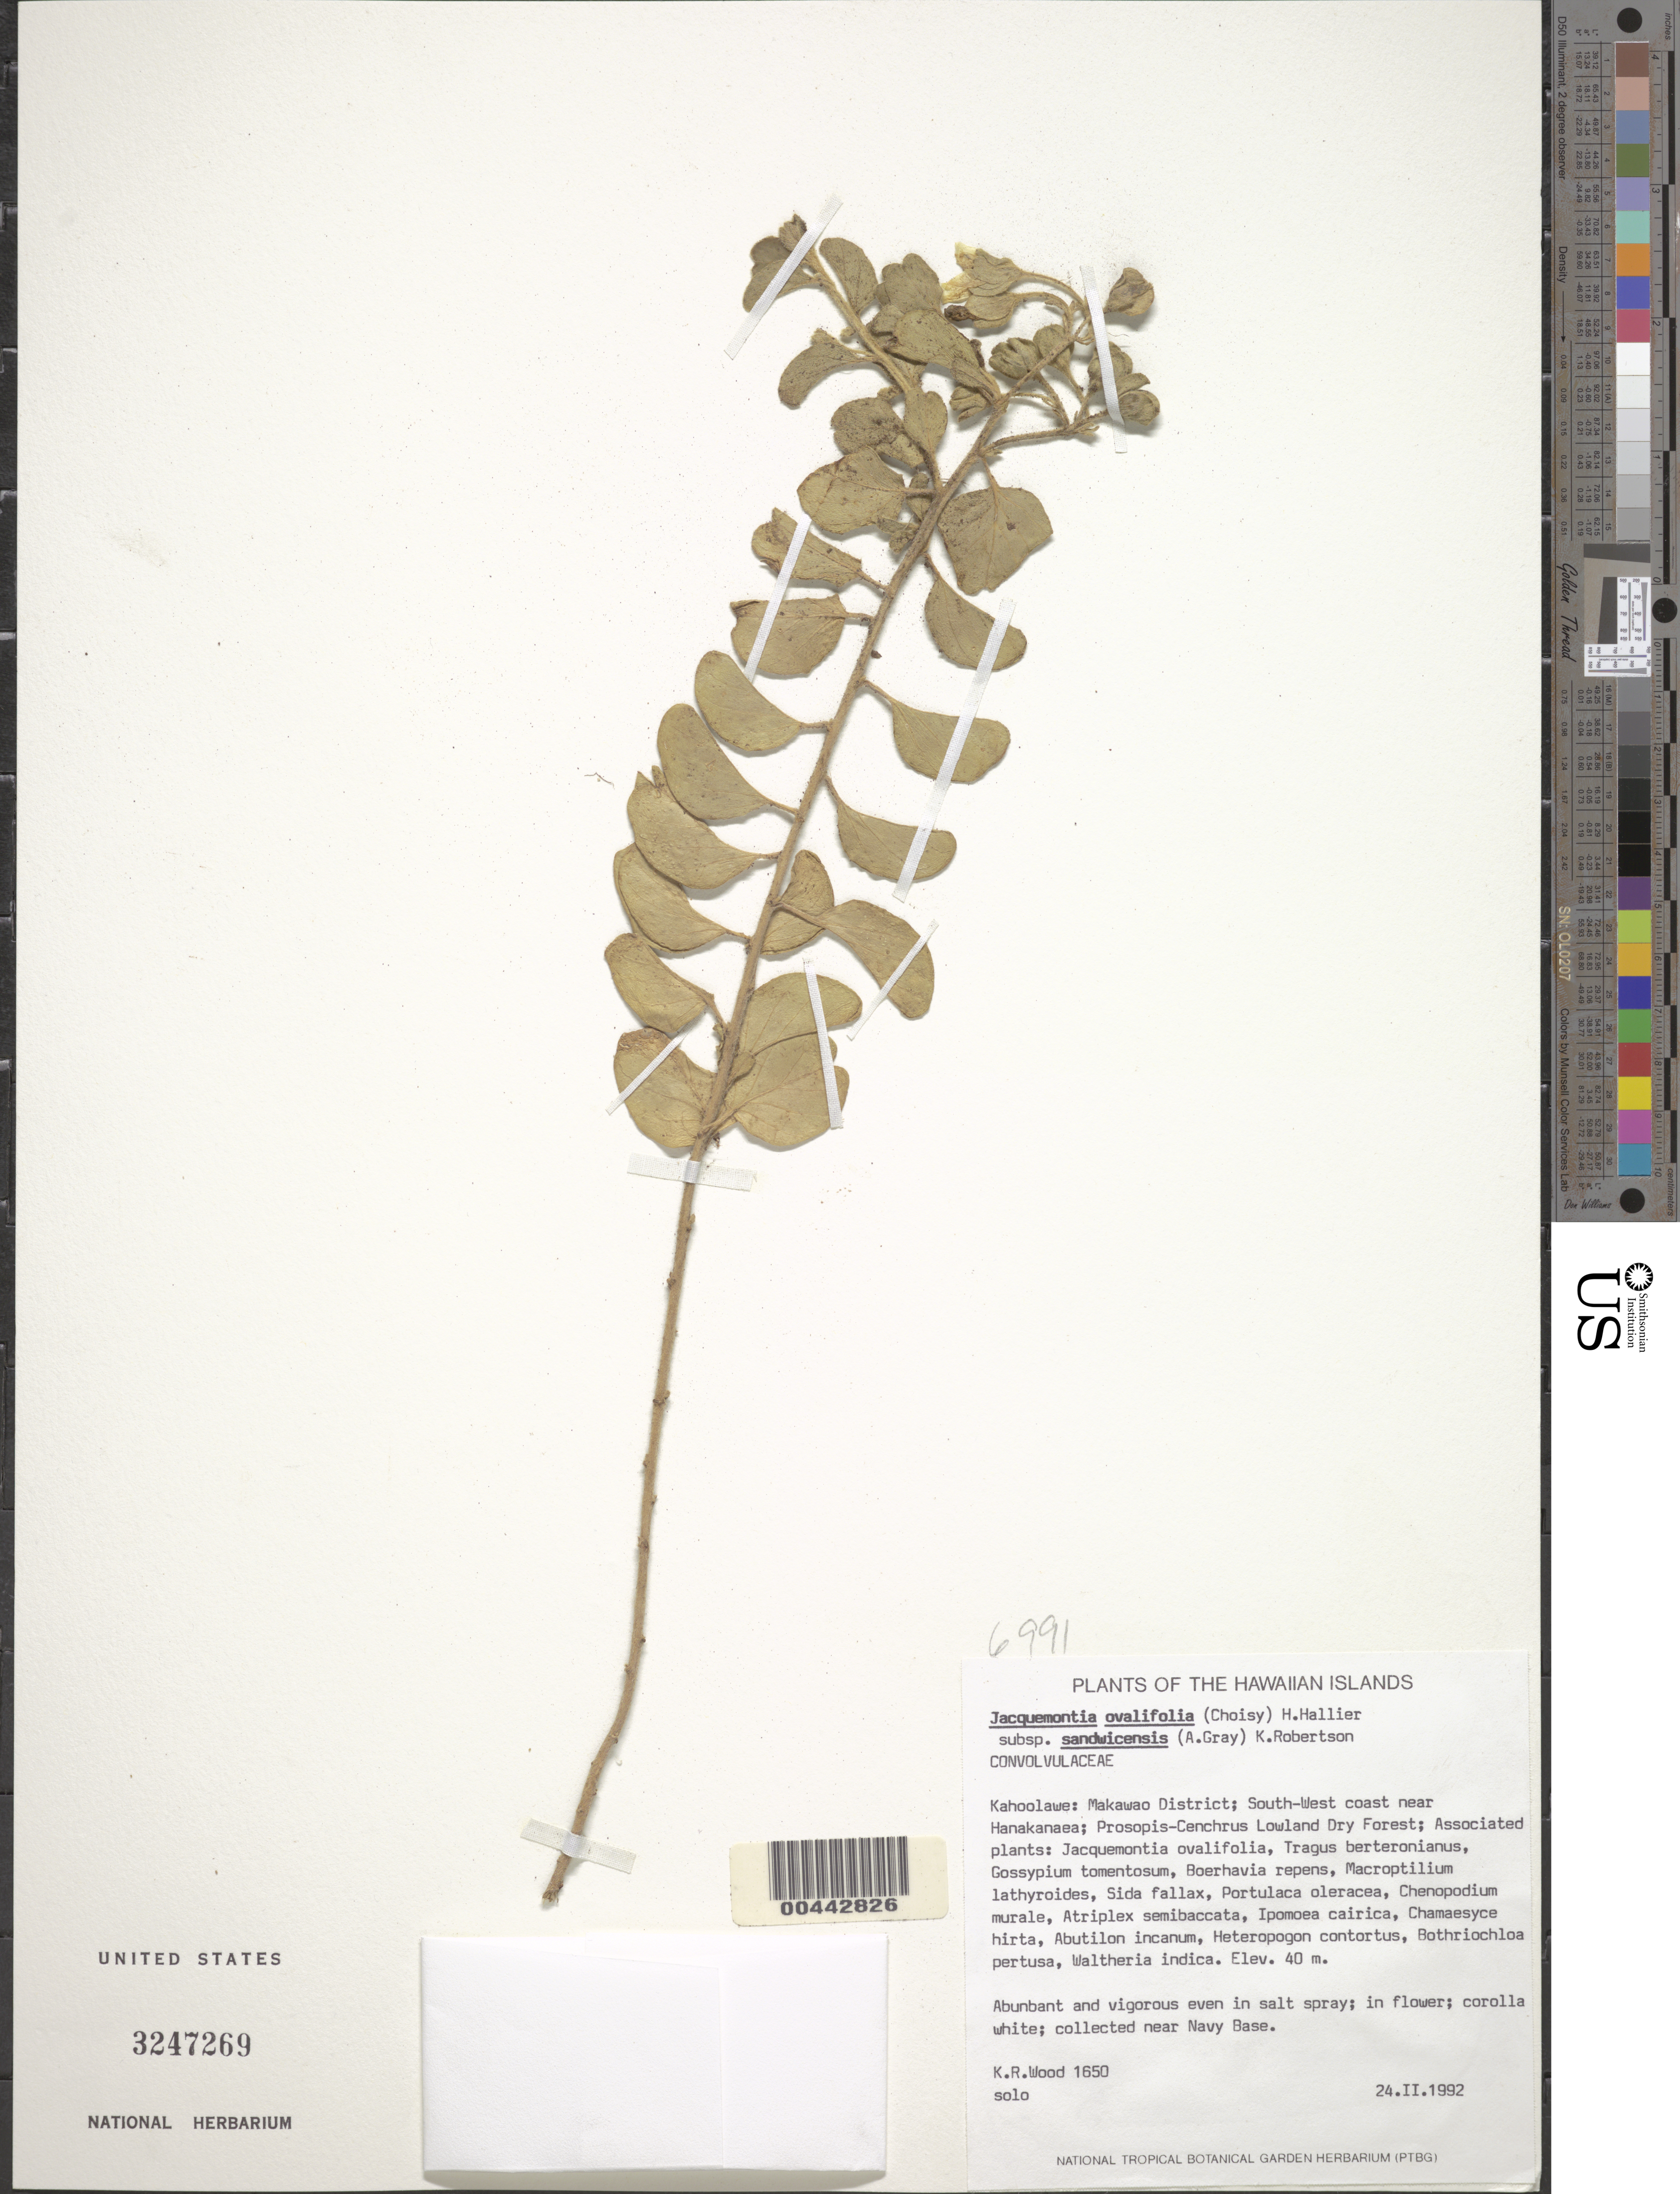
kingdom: Plantae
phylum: Tracheophyta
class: Magnoliopsida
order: Solanales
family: Convolvulaceae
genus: Jacquemontia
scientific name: Jacquemontia sandwicensis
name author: A. Gray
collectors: K. R. Wood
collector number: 1650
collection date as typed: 24 Feb 1992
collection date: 1992-02-24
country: United States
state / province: Hawaii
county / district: Maui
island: Kaho'olawe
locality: Makawao District; Southwest coast near Hanakanaea, near Navy Base.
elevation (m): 40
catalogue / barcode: US 3247269